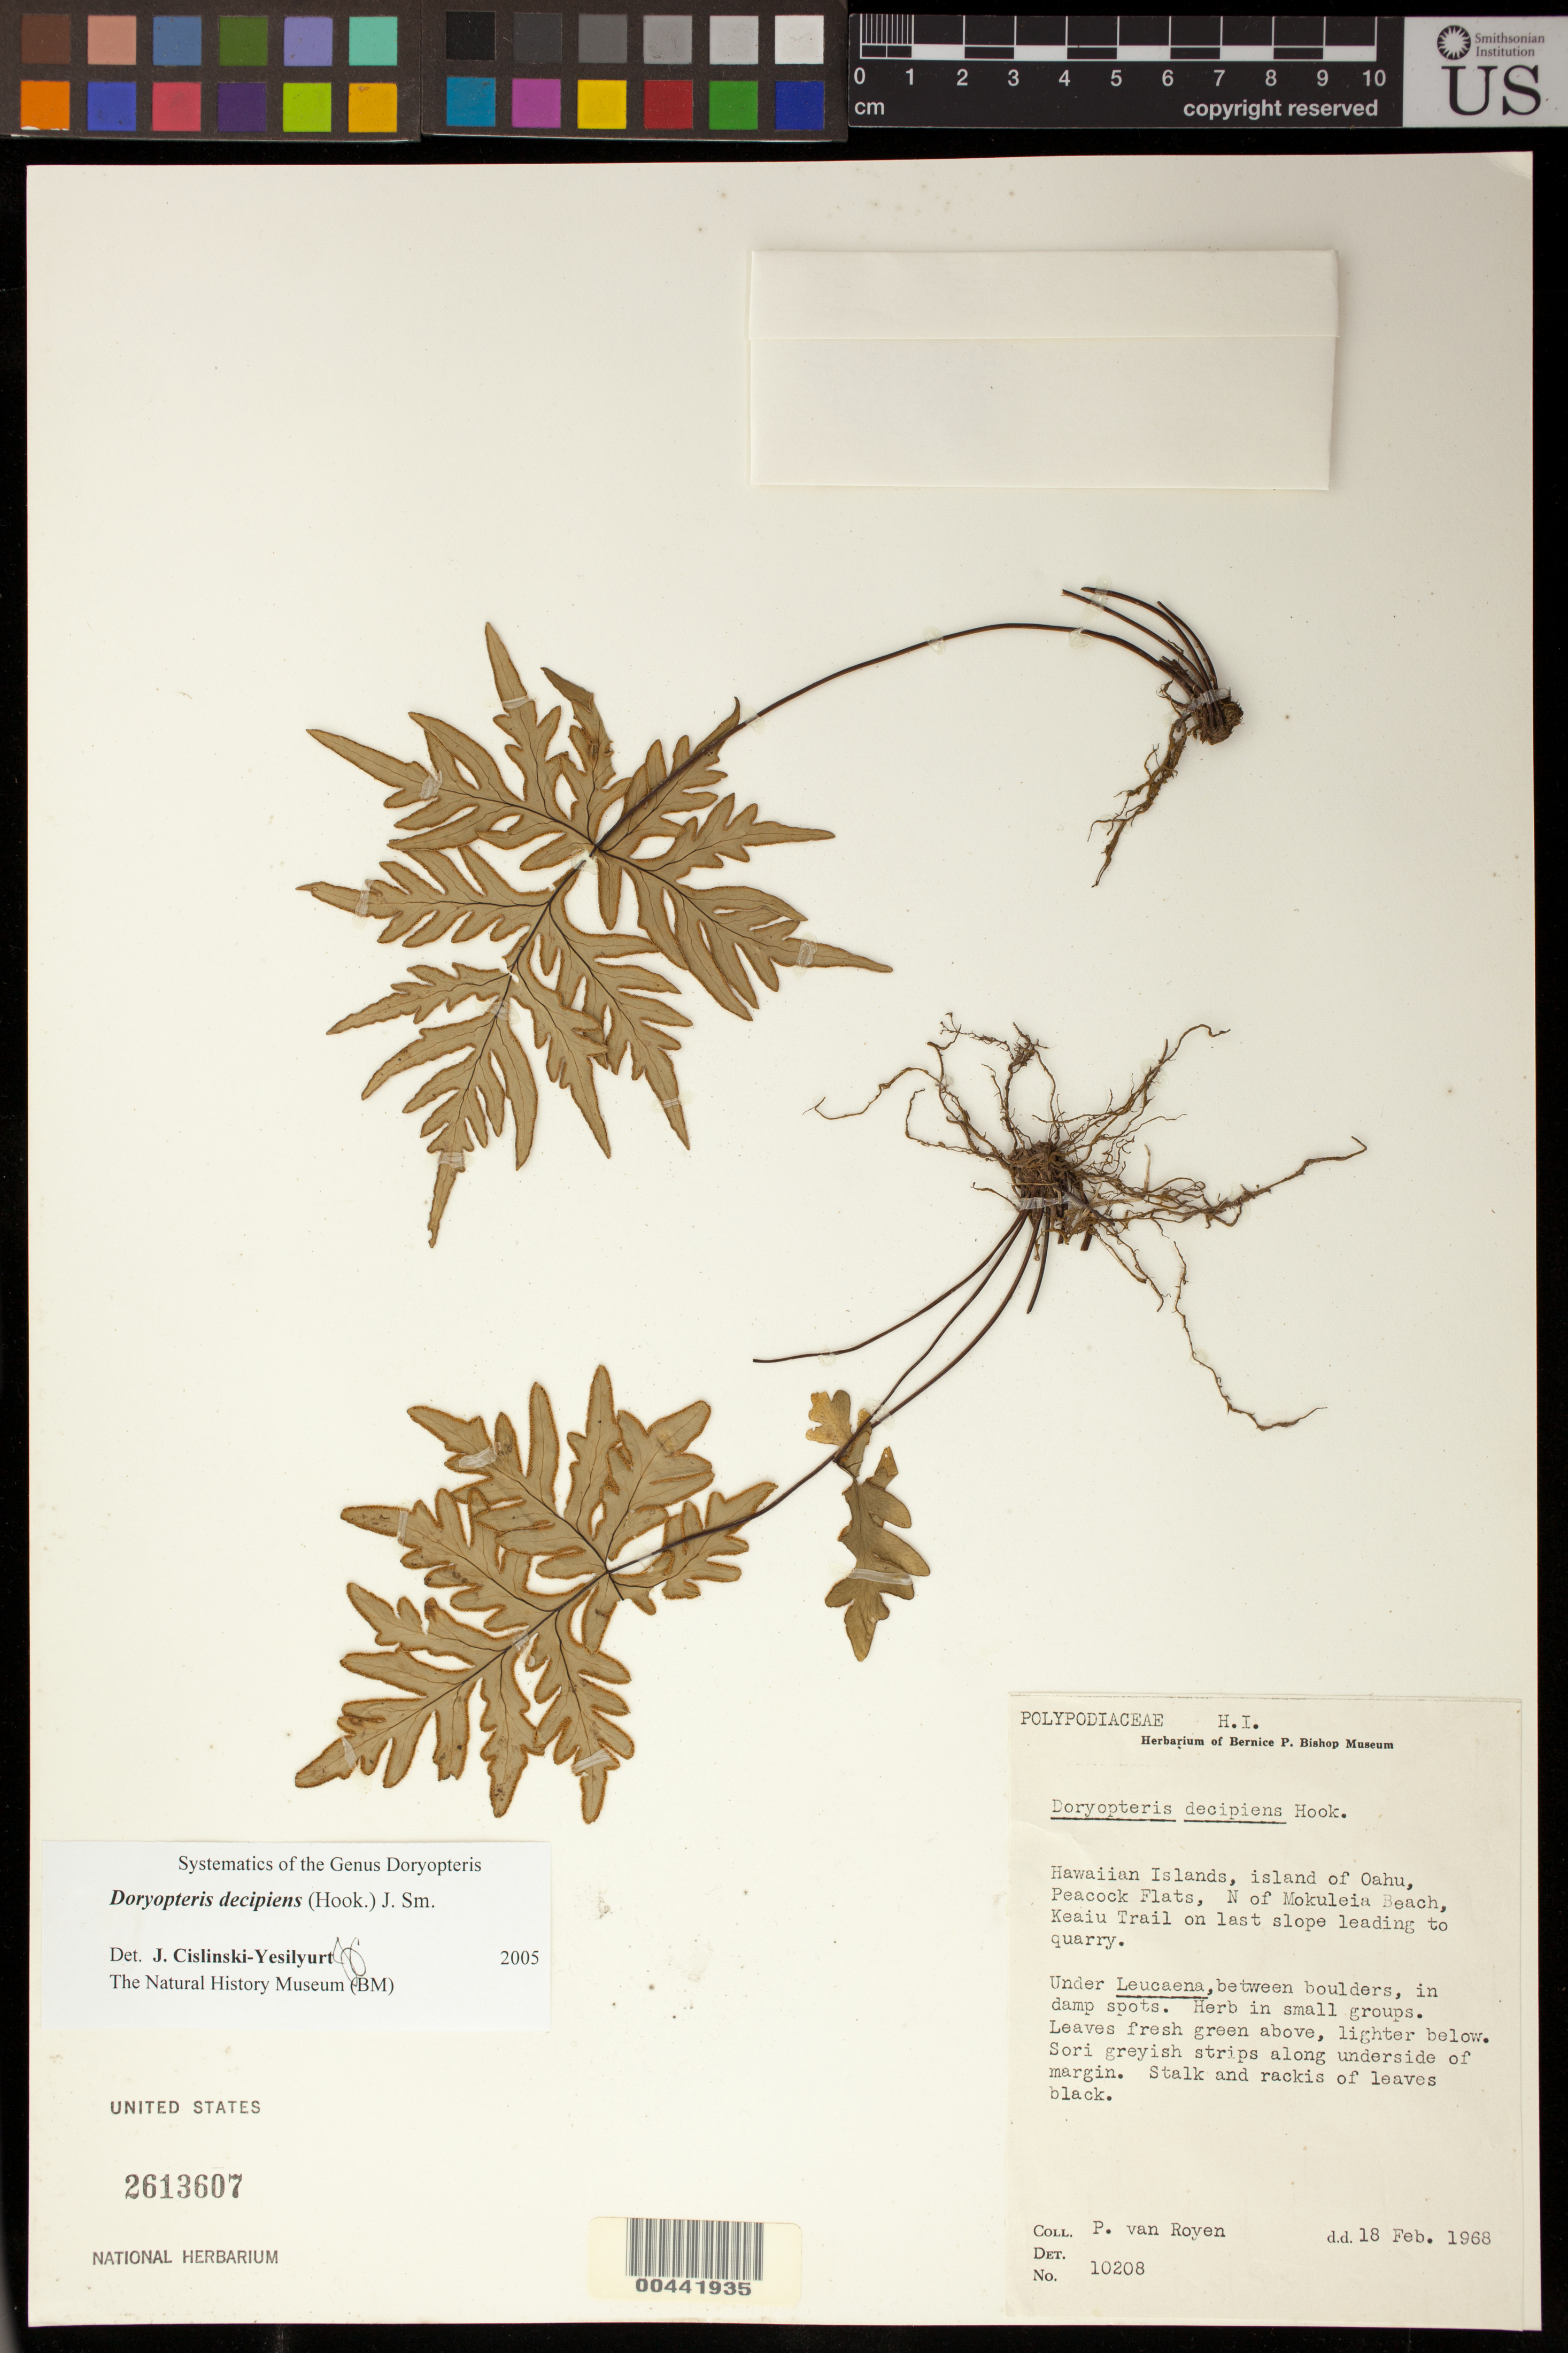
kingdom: Plantae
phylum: Tracheophyta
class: Polypodiopsida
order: Polypodiales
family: Pteridaceae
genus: Doryopteris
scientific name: Doryopteris decipiens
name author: (Hook.) J. Sm.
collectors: P. van Royen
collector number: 10208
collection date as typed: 18 Feb 1968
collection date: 1968-02-18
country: United States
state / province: Hawaii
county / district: Honolulu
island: Oahu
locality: Peacock Flats, N of Mokuleia Beach, Keaiu Trail on last slope leading to quarry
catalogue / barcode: US 2613607